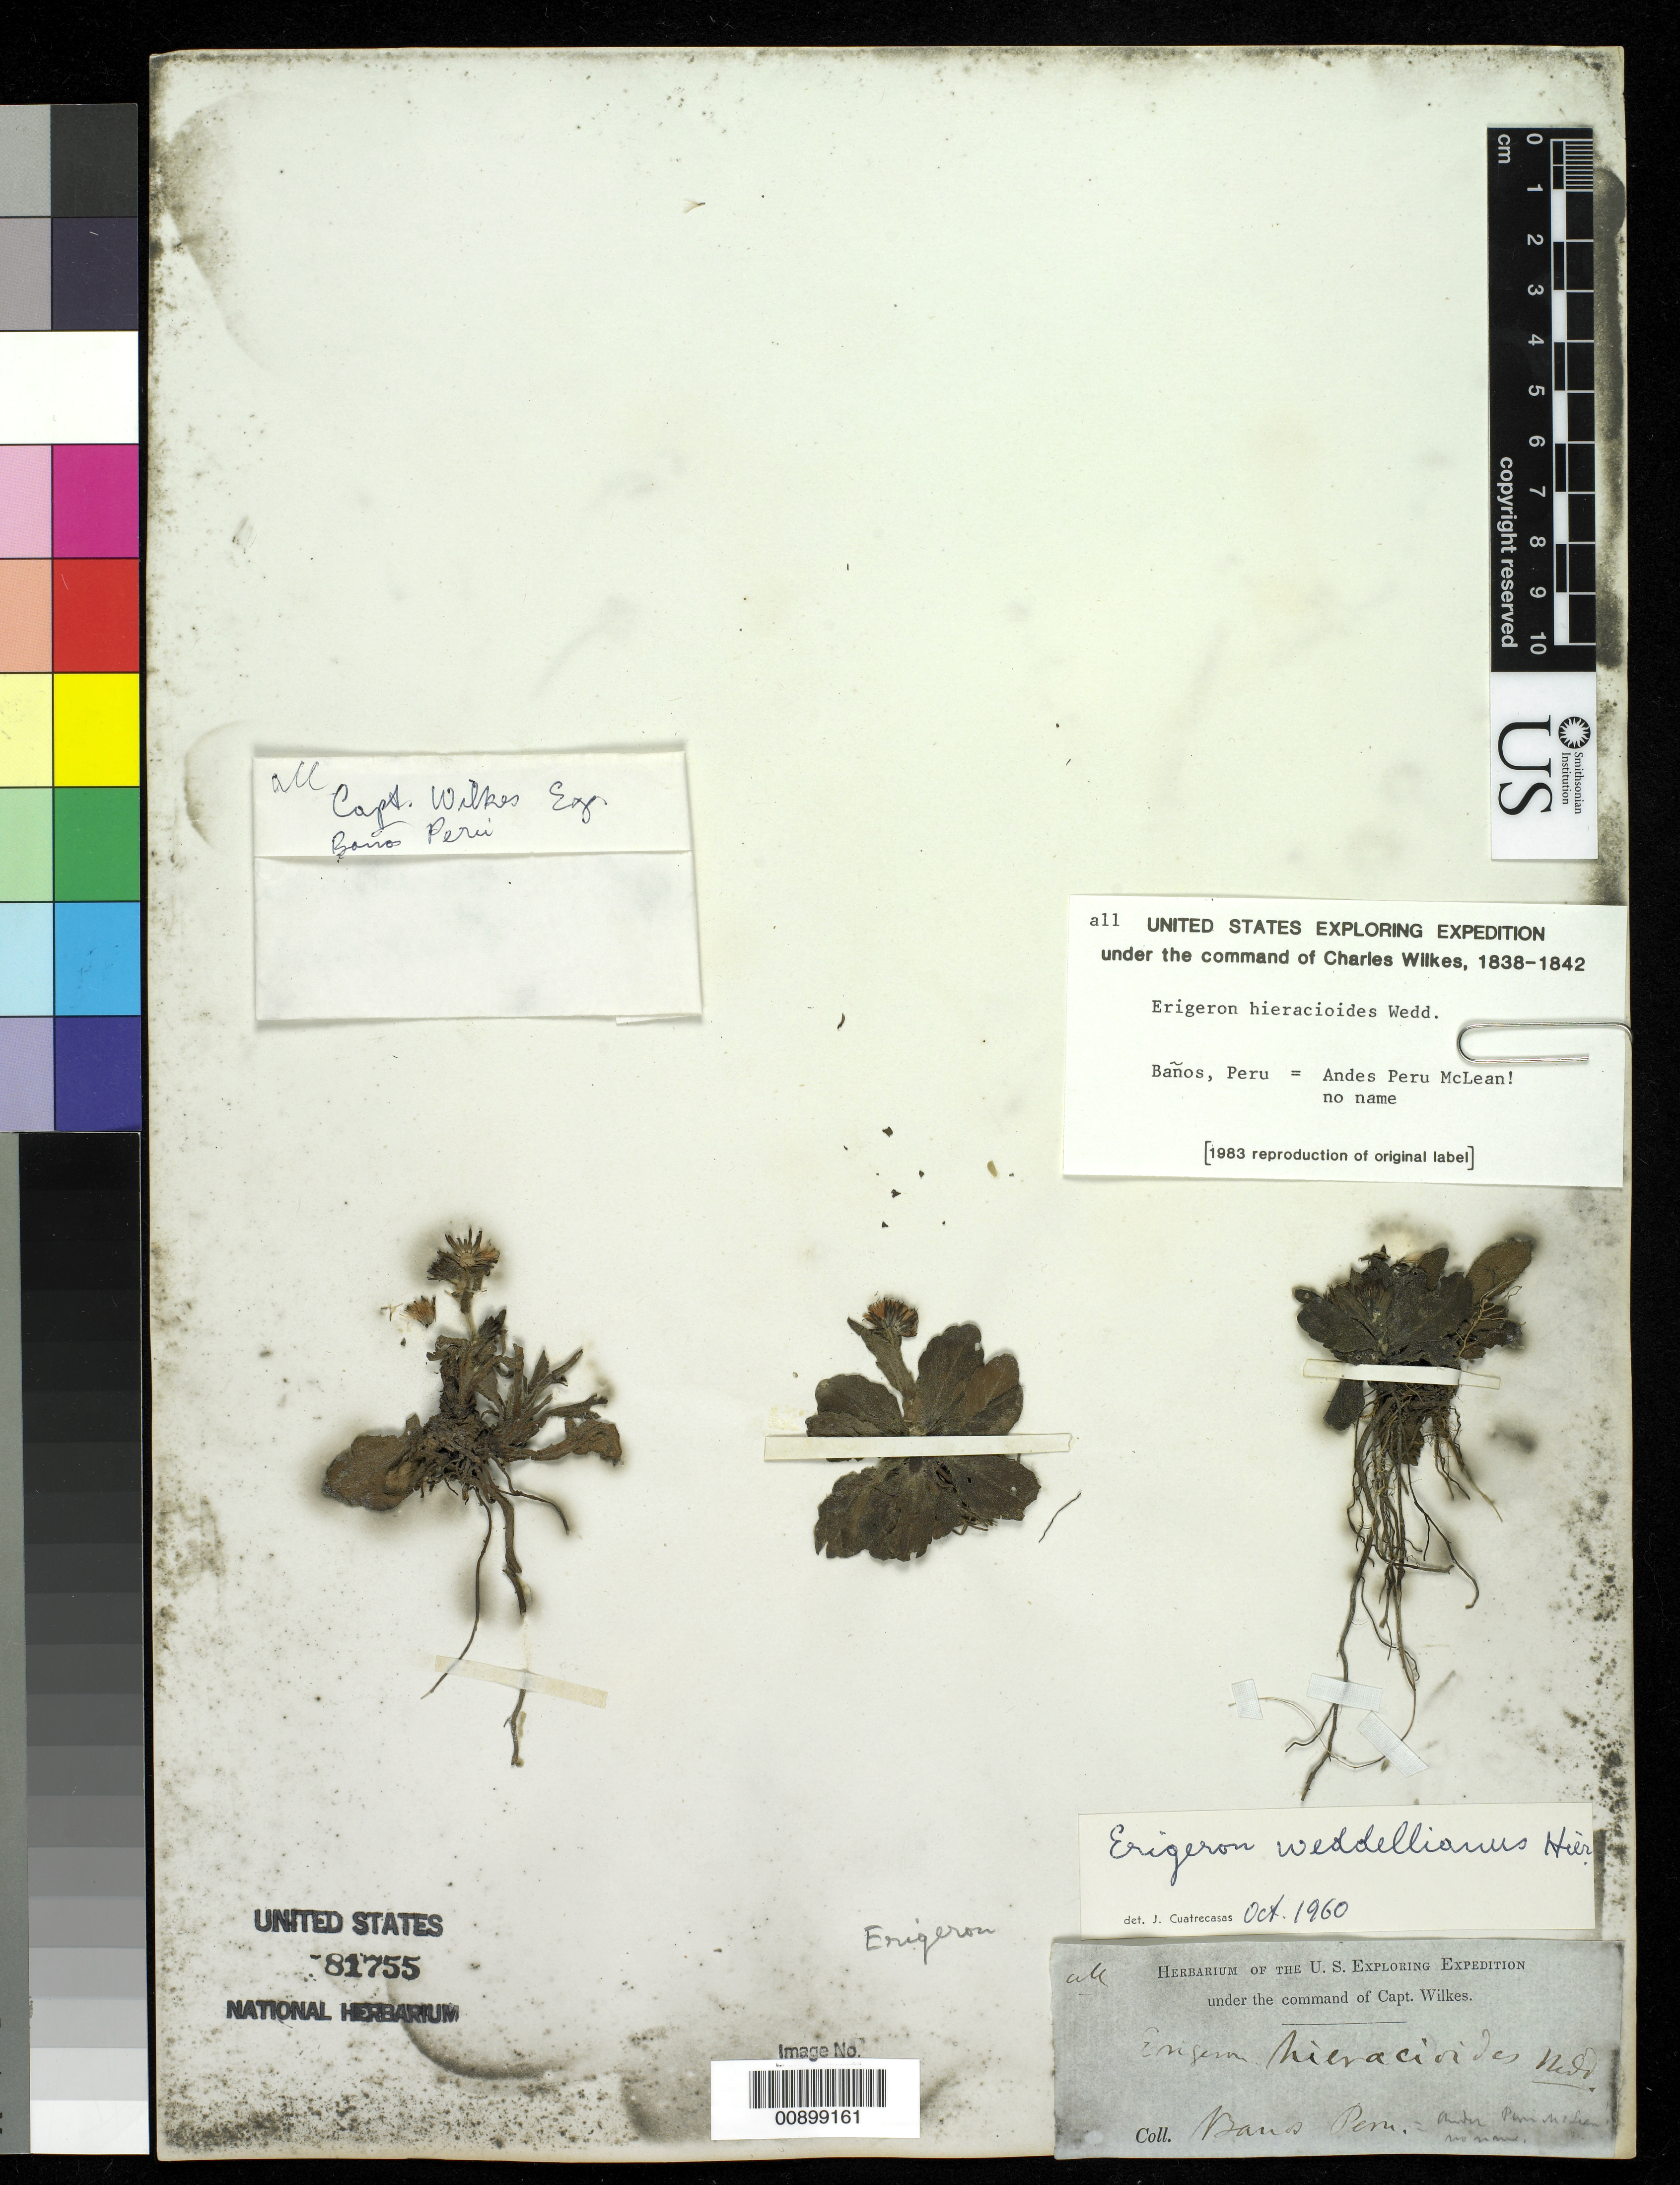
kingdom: Plantae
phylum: Tracheophyta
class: Magnoliopsida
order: Asterales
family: Asteraceae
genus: Erigeron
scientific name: Erigeron weddelianus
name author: Hieron.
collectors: Wilkes Explor. Exped.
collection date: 1838/1842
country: Peru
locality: Banos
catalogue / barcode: US 81755